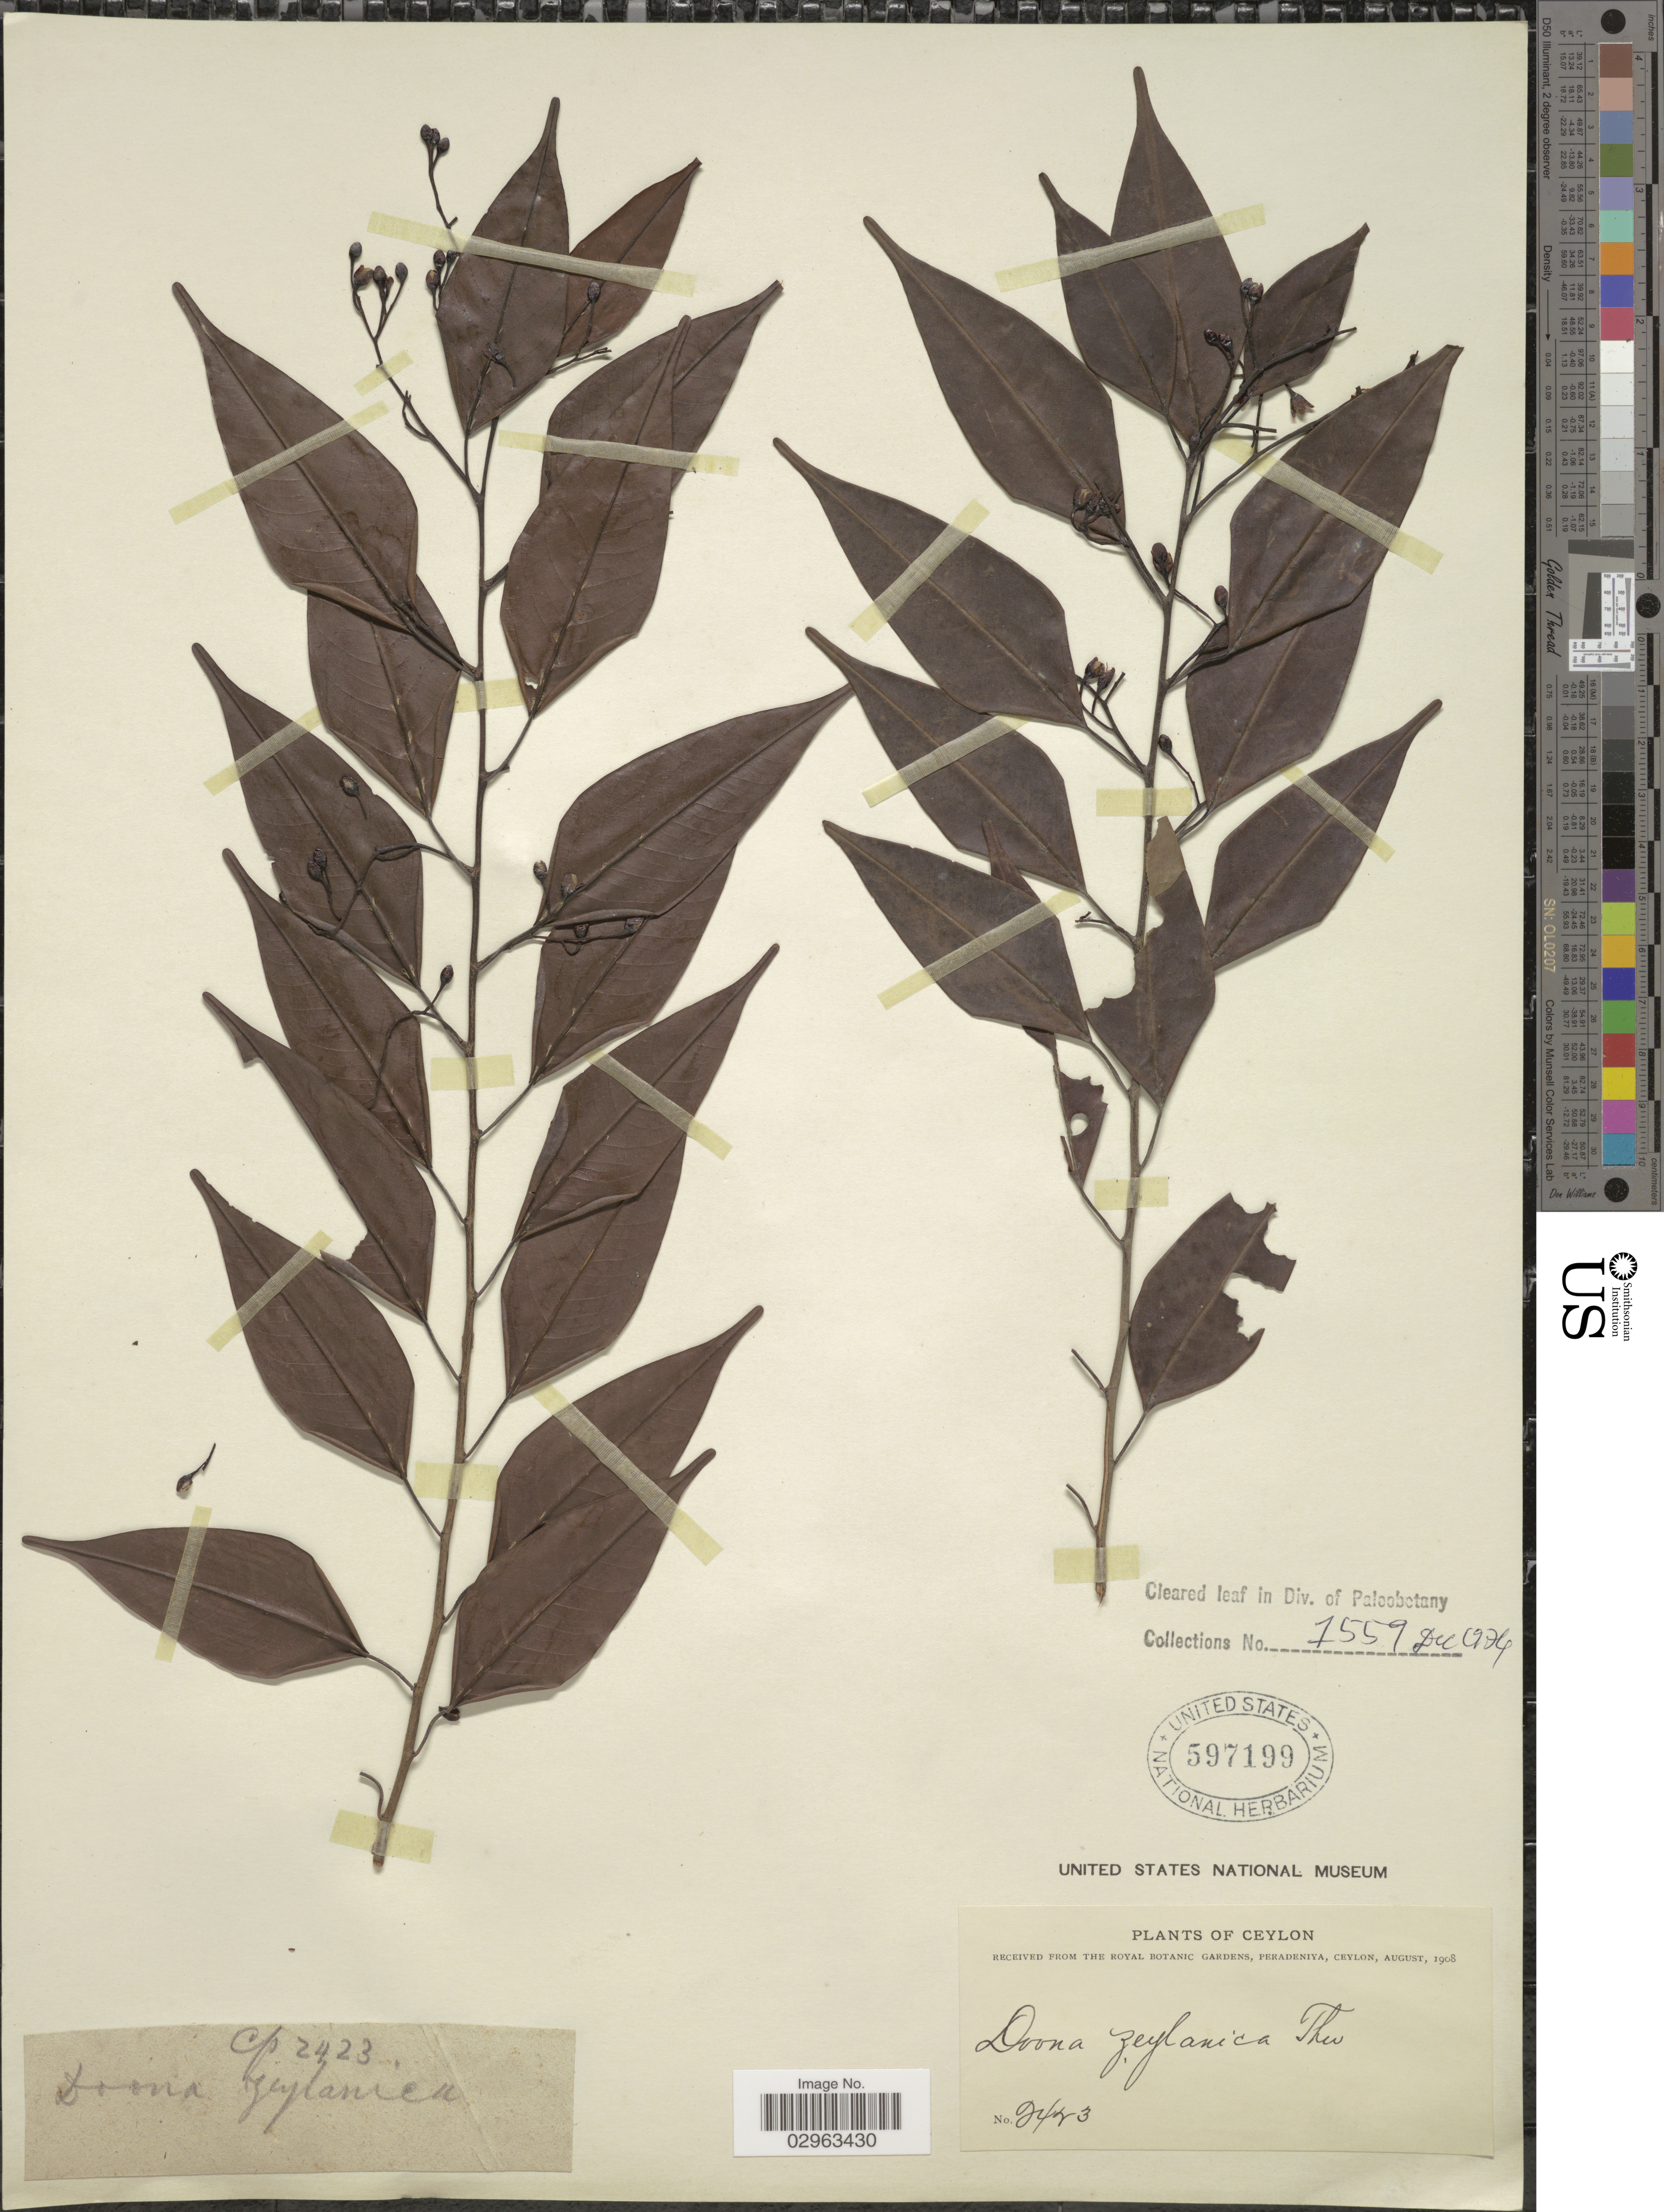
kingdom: Plantae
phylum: Tracheophyta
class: Magnoliopsida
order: Malvales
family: Dipterocarpaceae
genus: Doona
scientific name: Doona zeylanica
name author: Thwaites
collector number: CP2423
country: Sri Lanka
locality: Ceylon.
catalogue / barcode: US 597199